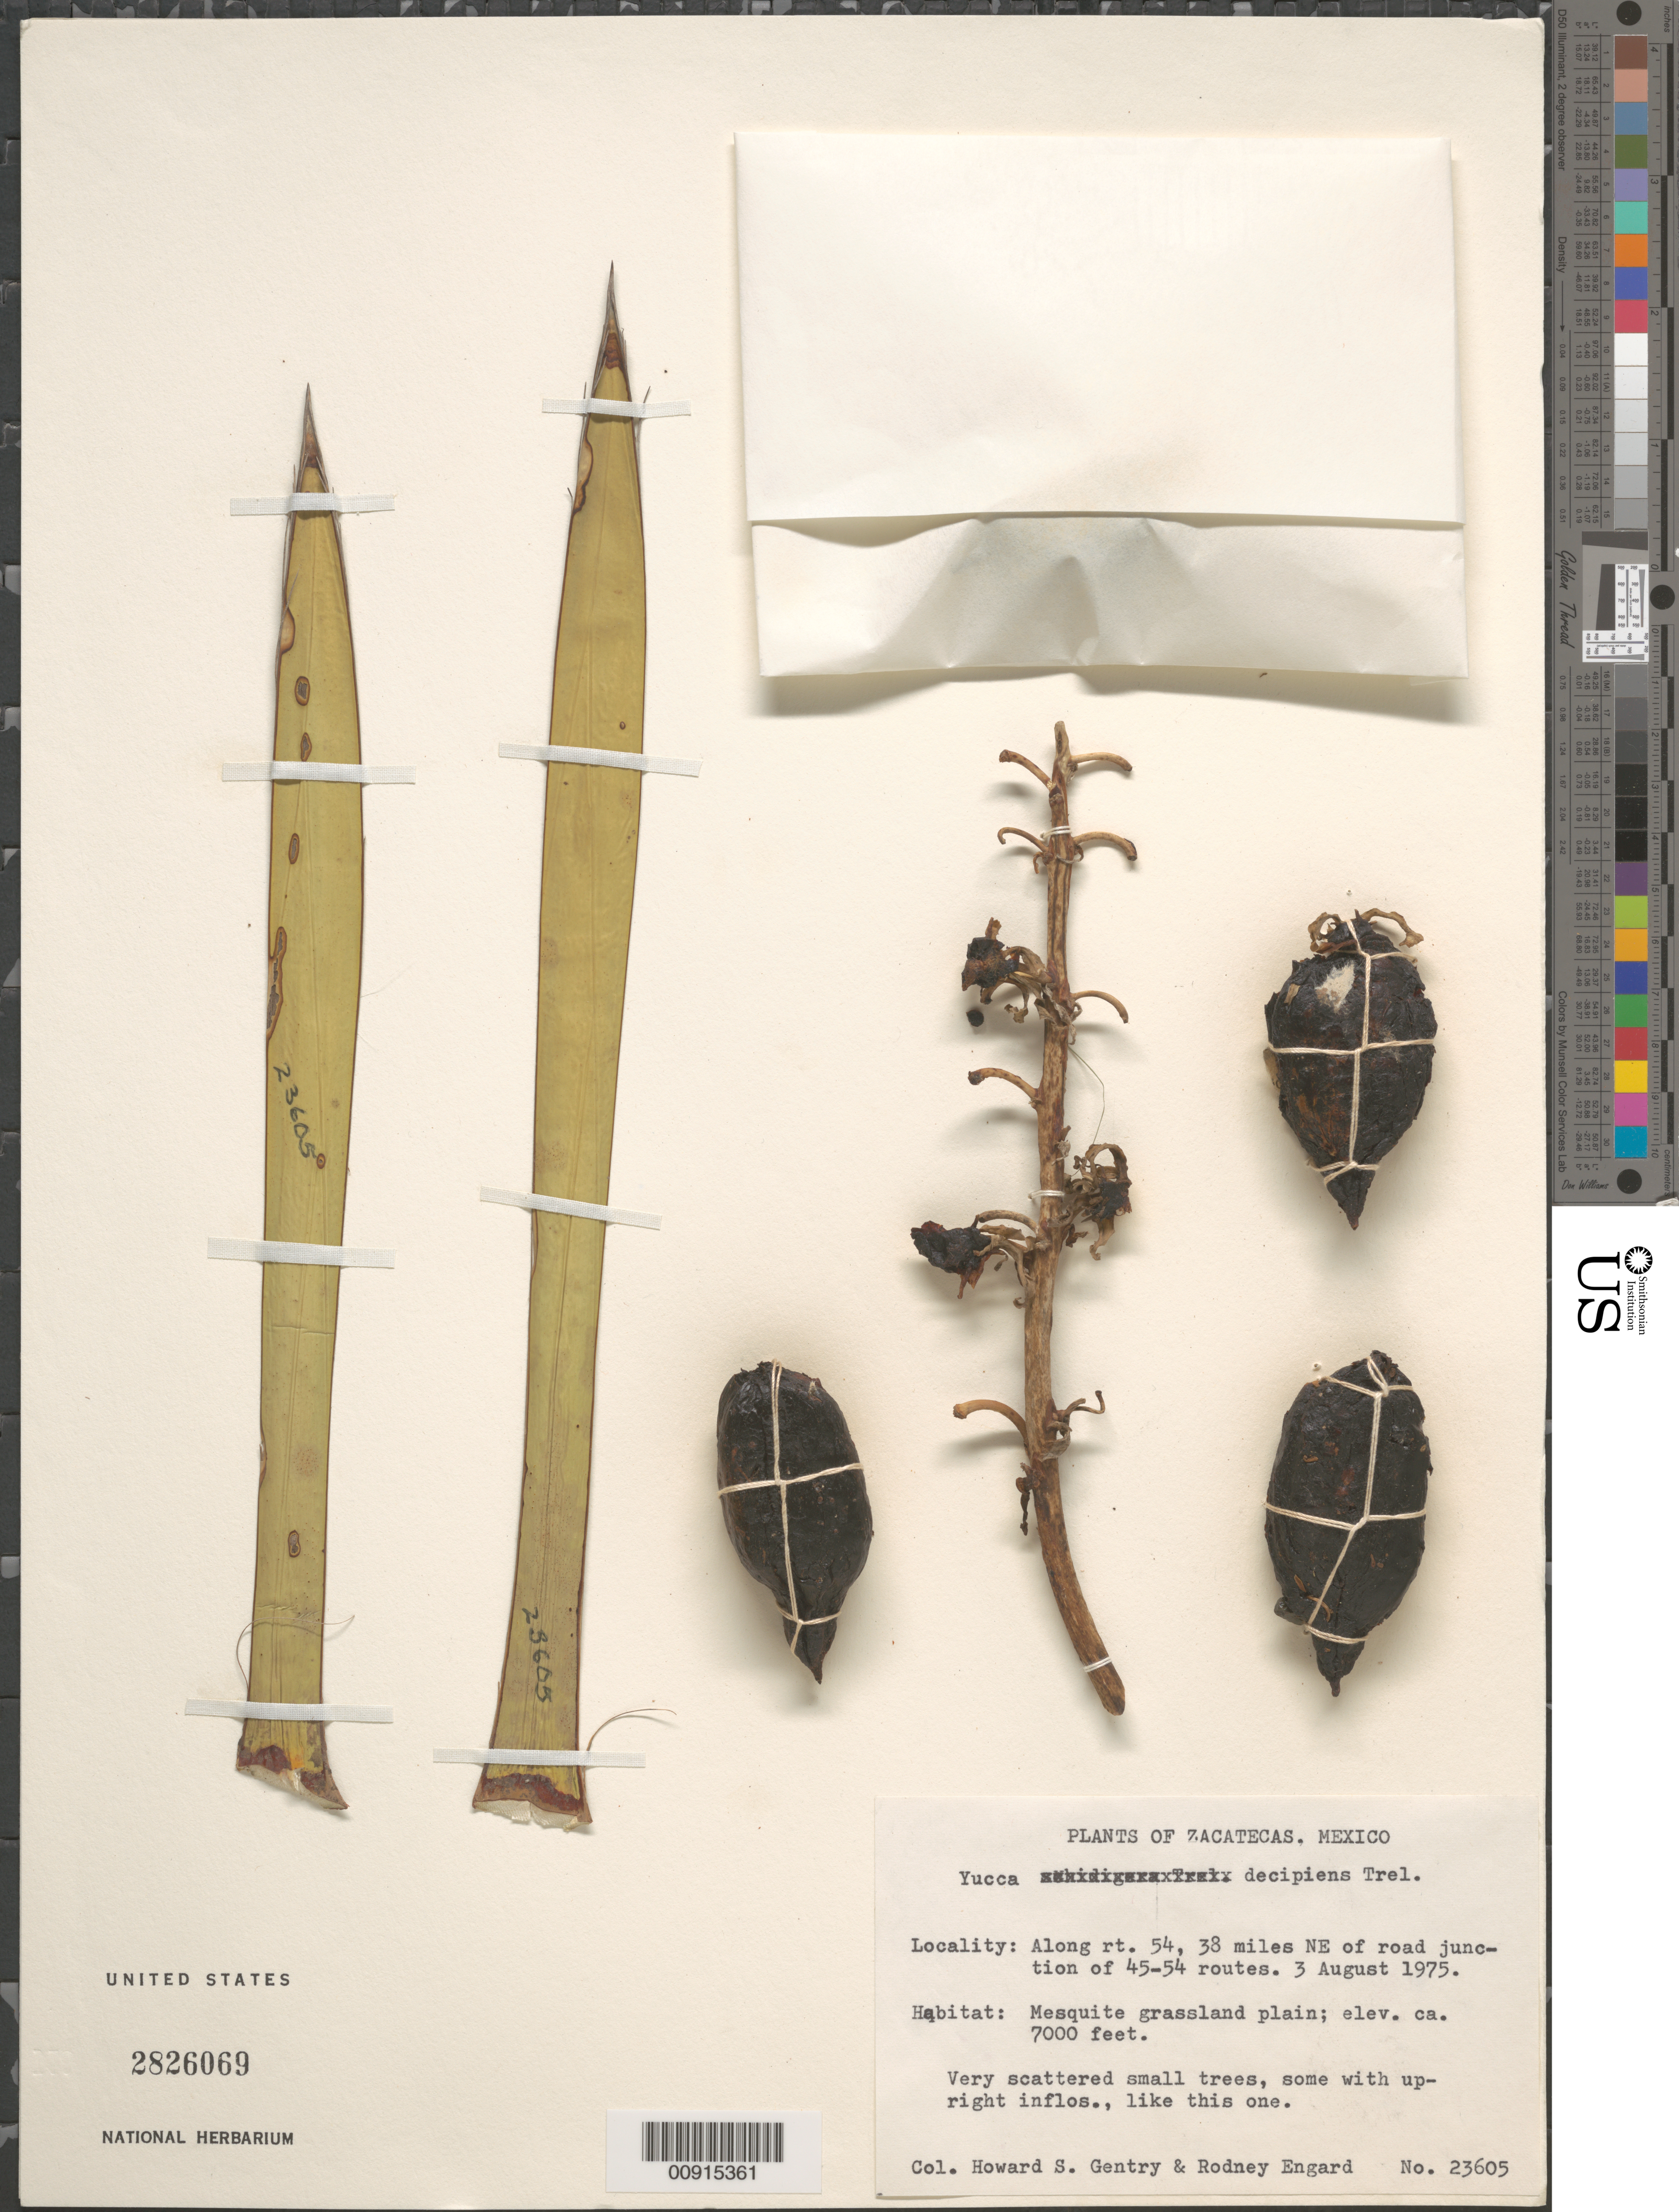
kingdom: Plantae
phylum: Tracheophyta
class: Liliopsida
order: Asparagales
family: Asparagaceae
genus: Yucca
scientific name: Yucca decipiens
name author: Trel.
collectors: H. S. Gentry & R. Engard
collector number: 23605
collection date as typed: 03 Aug 1975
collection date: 1975-08-03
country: Mexico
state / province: Zacatecas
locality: Zacatecas: Along rt. 54, 38 miles NE of road junction of 45-54 routes.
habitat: Mesquite grassland plain.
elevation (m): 2134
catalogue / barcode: US 2826069